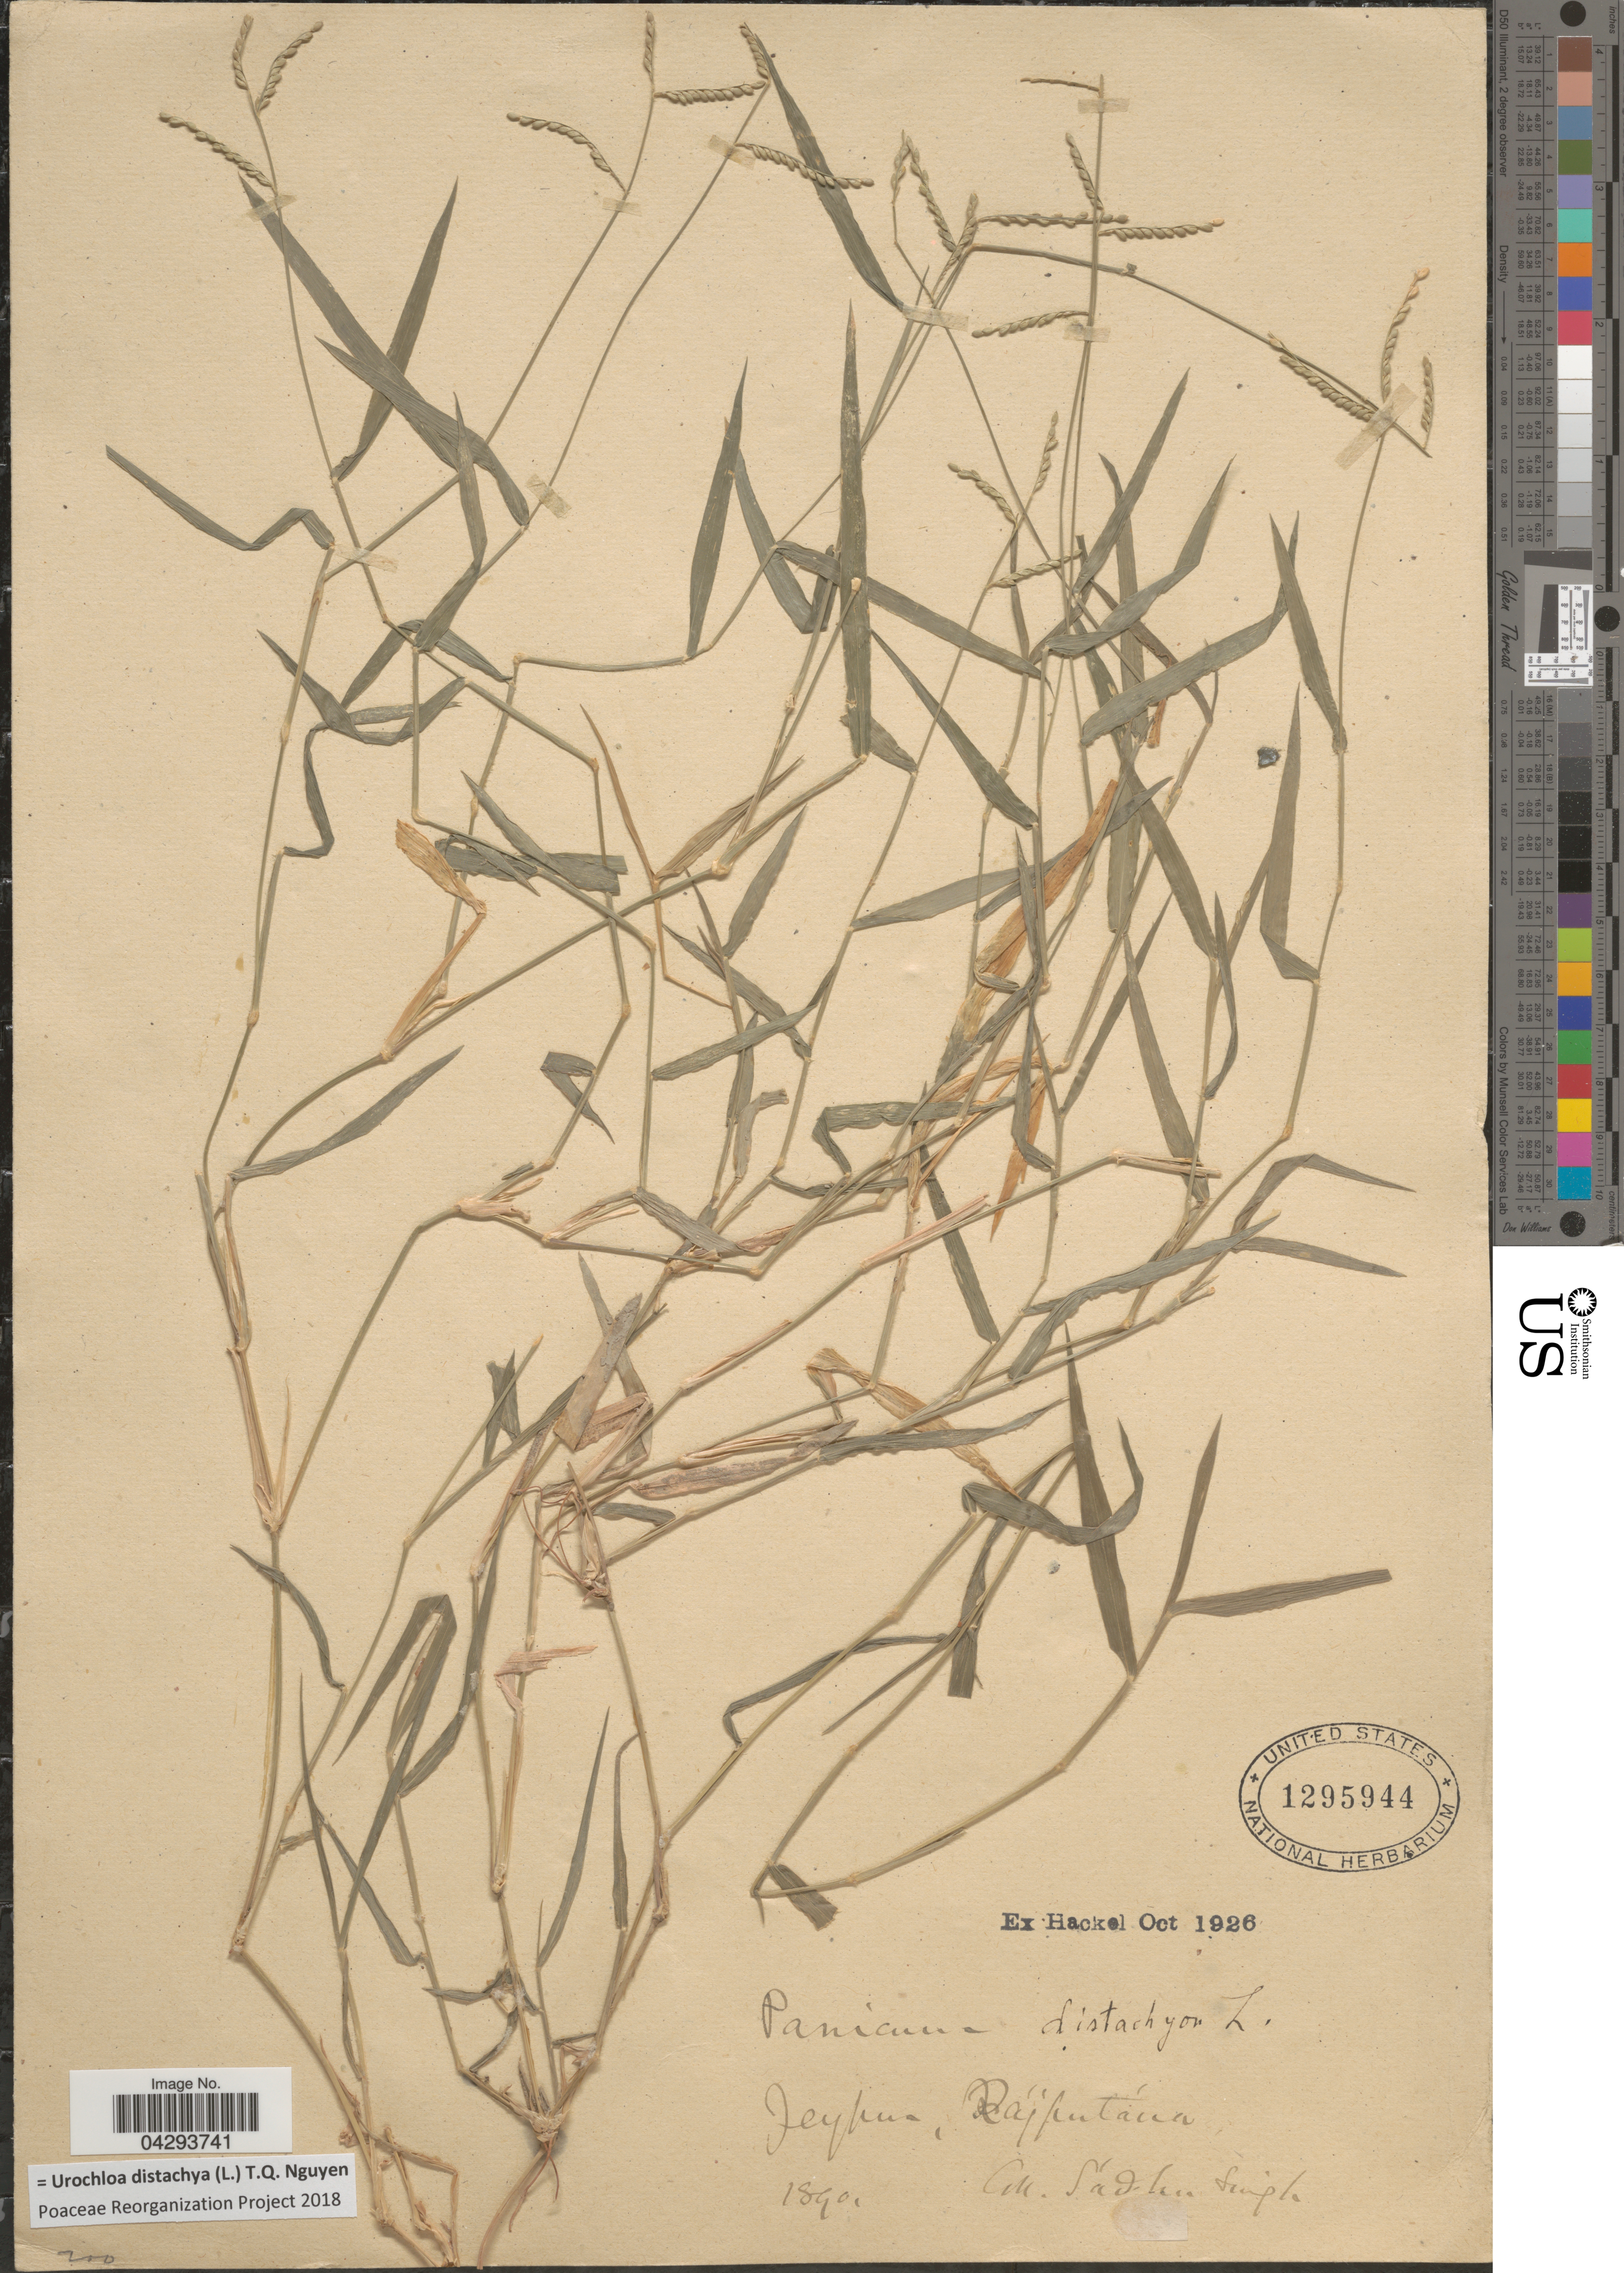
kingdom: Plantae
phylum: Tracheophyta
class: Liliopsida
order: Poales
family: Poaceae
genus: Urochloa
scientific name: Urochloa distachya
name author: (L.) T.Q. Nguyen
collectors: S. Singh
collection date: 1890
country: India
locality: Jeypur. Rájputána.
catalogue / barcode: US 1295944